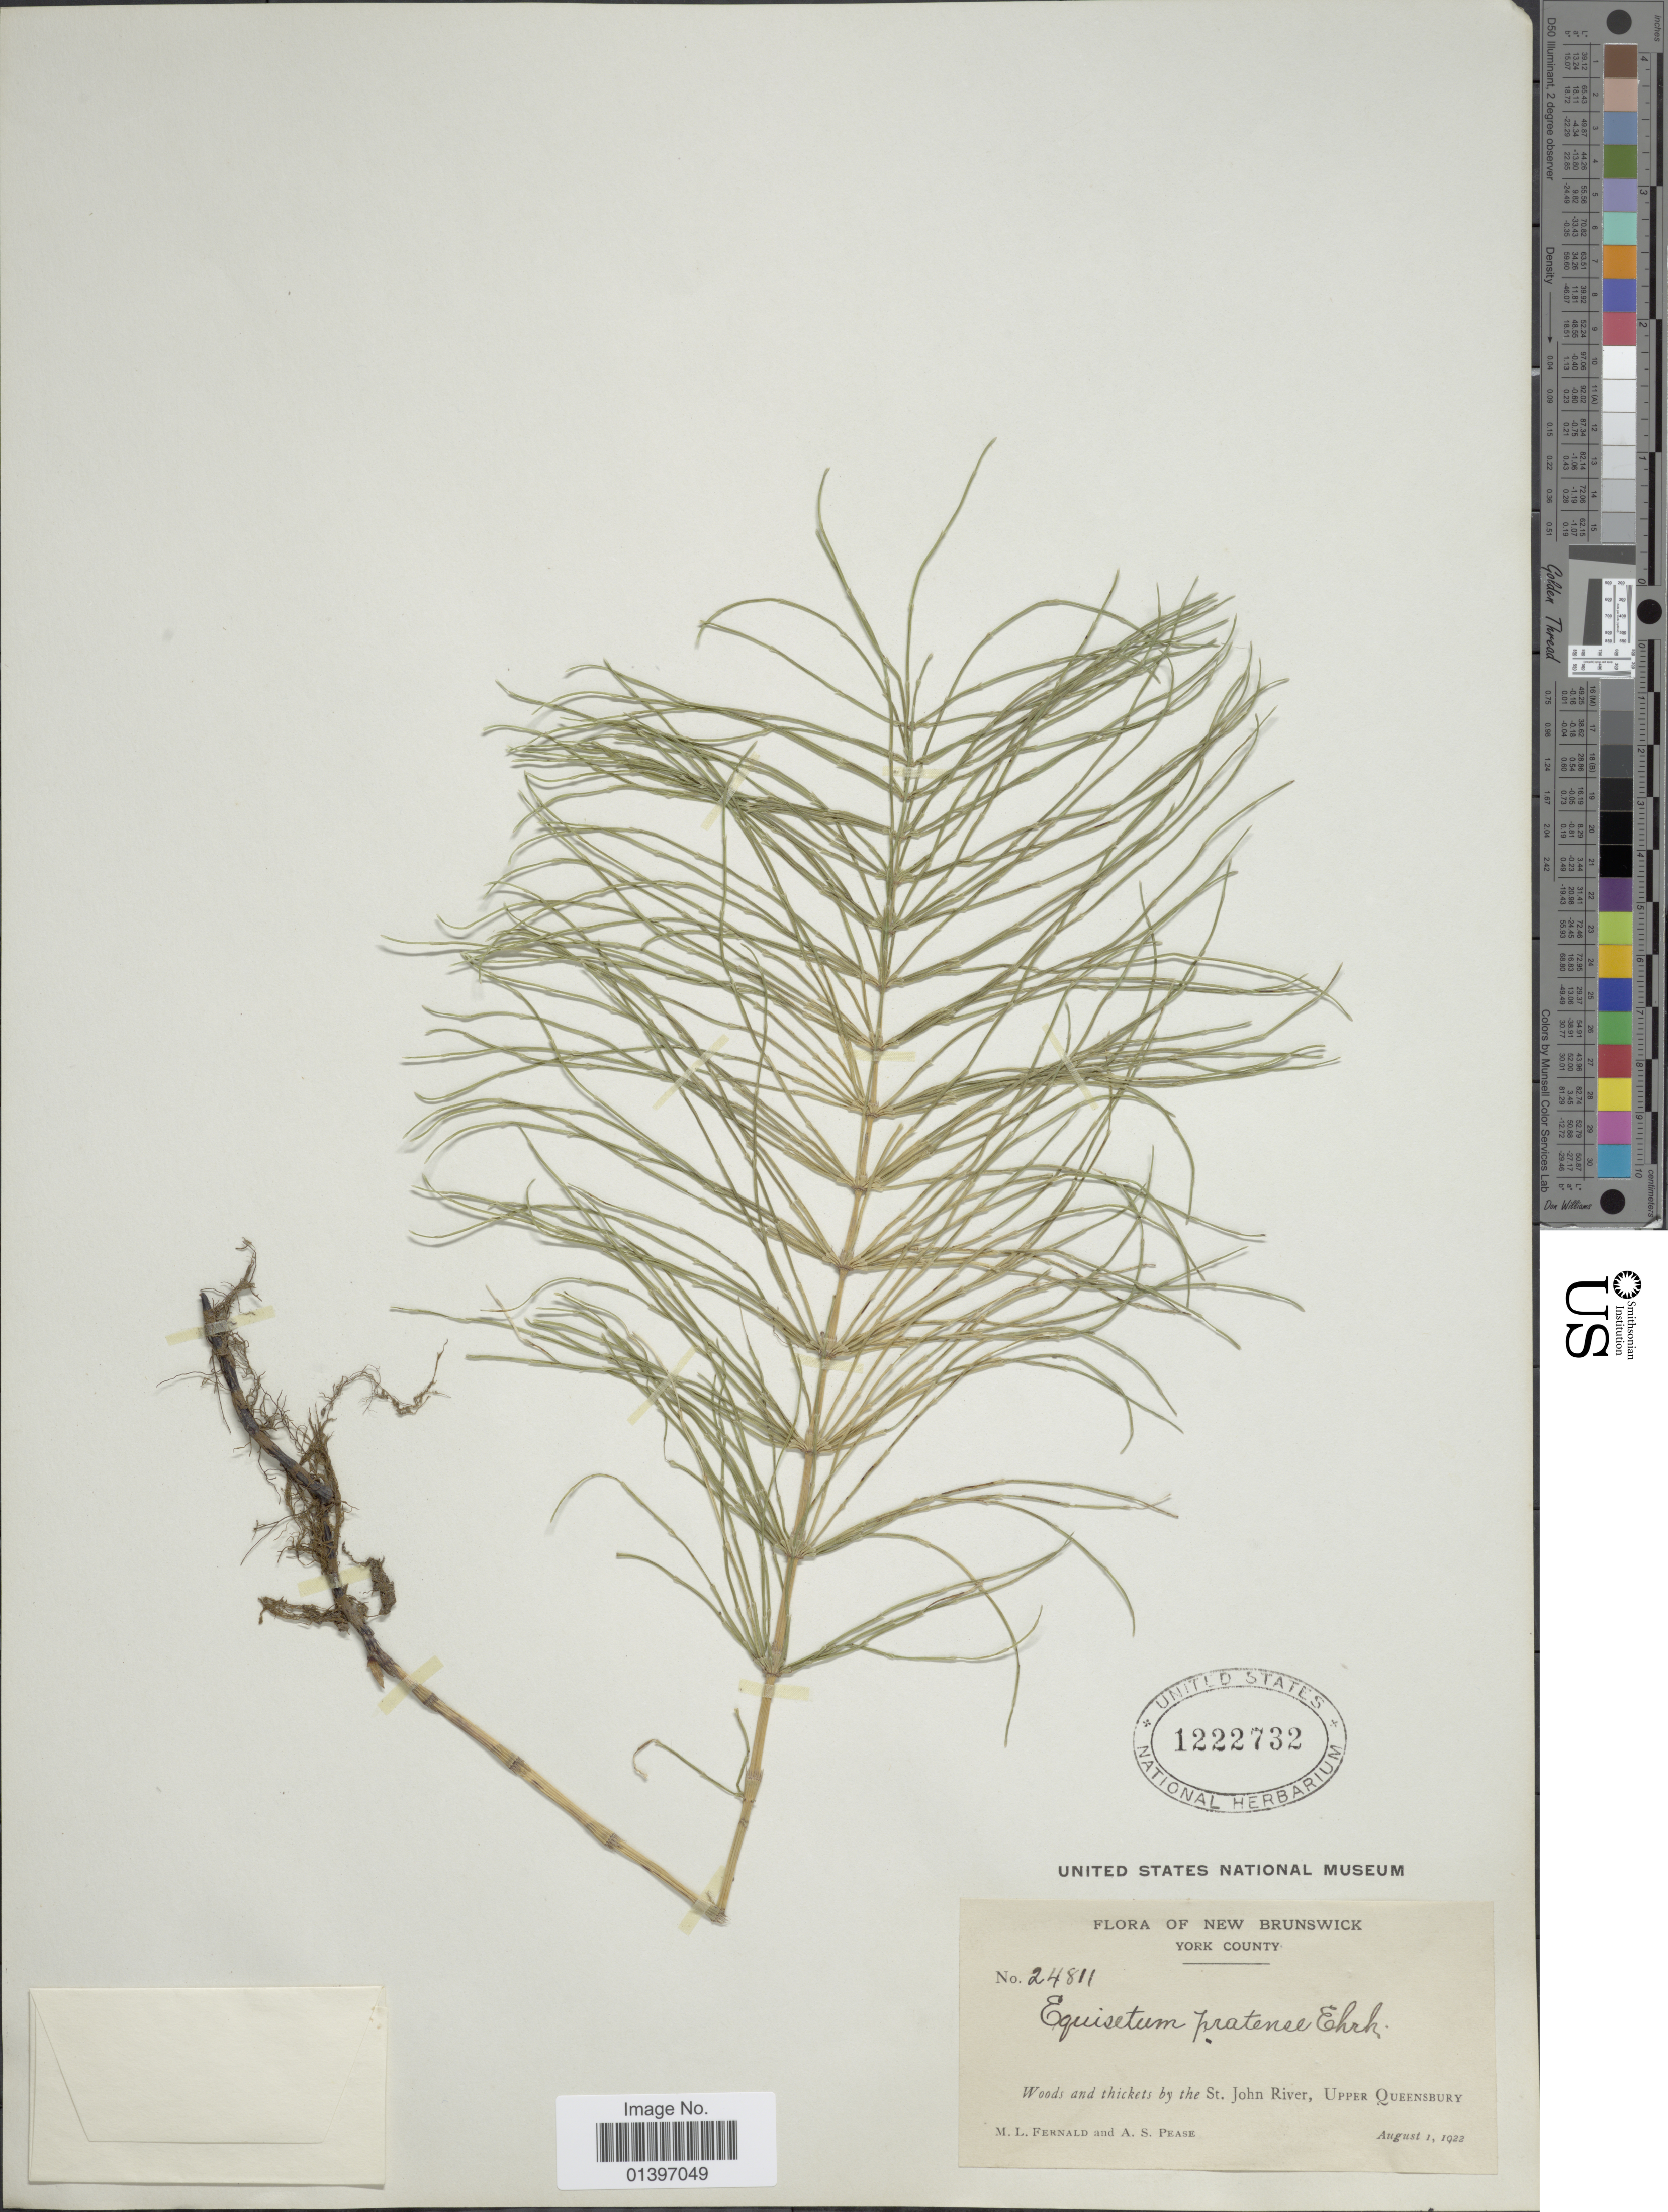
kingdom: Plantae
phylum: Tracheophyta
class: Polypodiopsida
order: Equisetales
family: Equisetaceae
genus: Equisetum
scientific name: Equisetum pratense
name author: Ehrh.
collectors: M. L. Fernald & A. S. Pease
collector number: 24811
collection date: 1922-08-01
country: Canada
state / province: New Brunswick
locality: York County, Woods and thickets by the St. John River, Upper Queensbury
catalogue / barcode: US 1222732